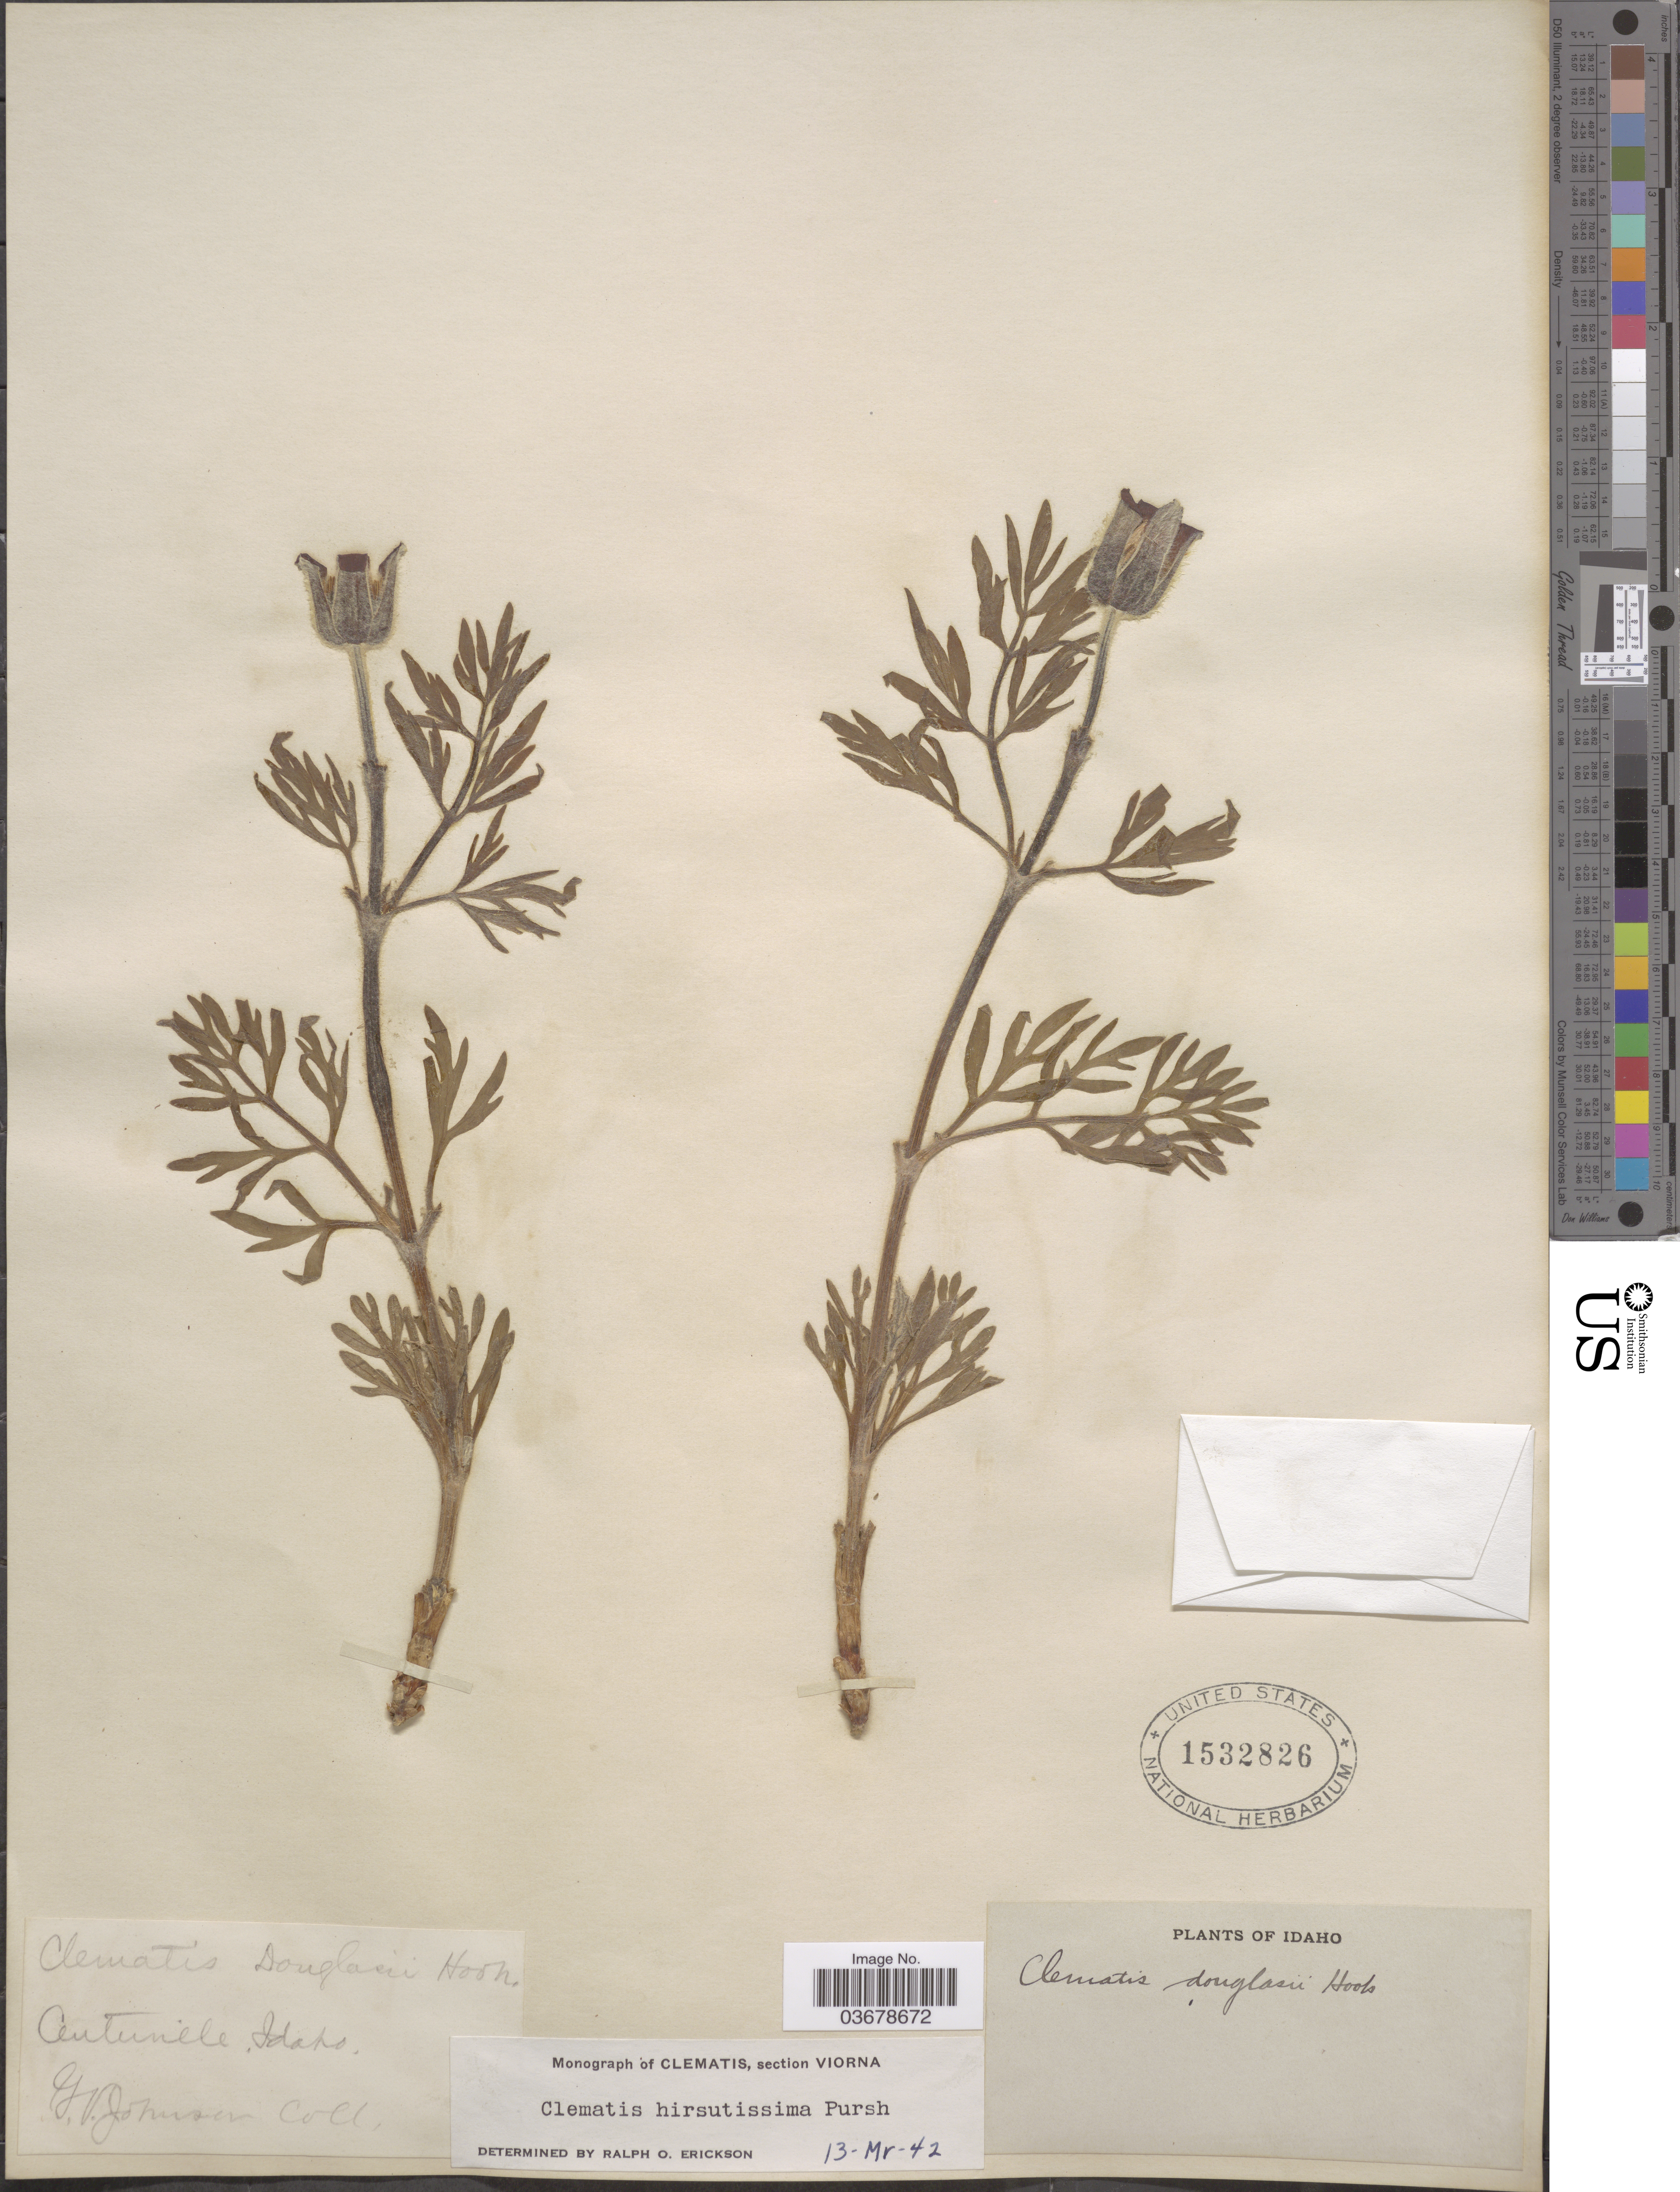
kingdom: Plantae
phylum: Tracheophyta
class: Magnoliopsida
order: Ranunculales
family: Ranunculaceae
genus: Clematis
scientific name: Clematis viorna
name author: L.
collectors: G. Johnson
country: United States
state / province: Idaho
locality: Centerville.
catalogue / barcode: US 1532826